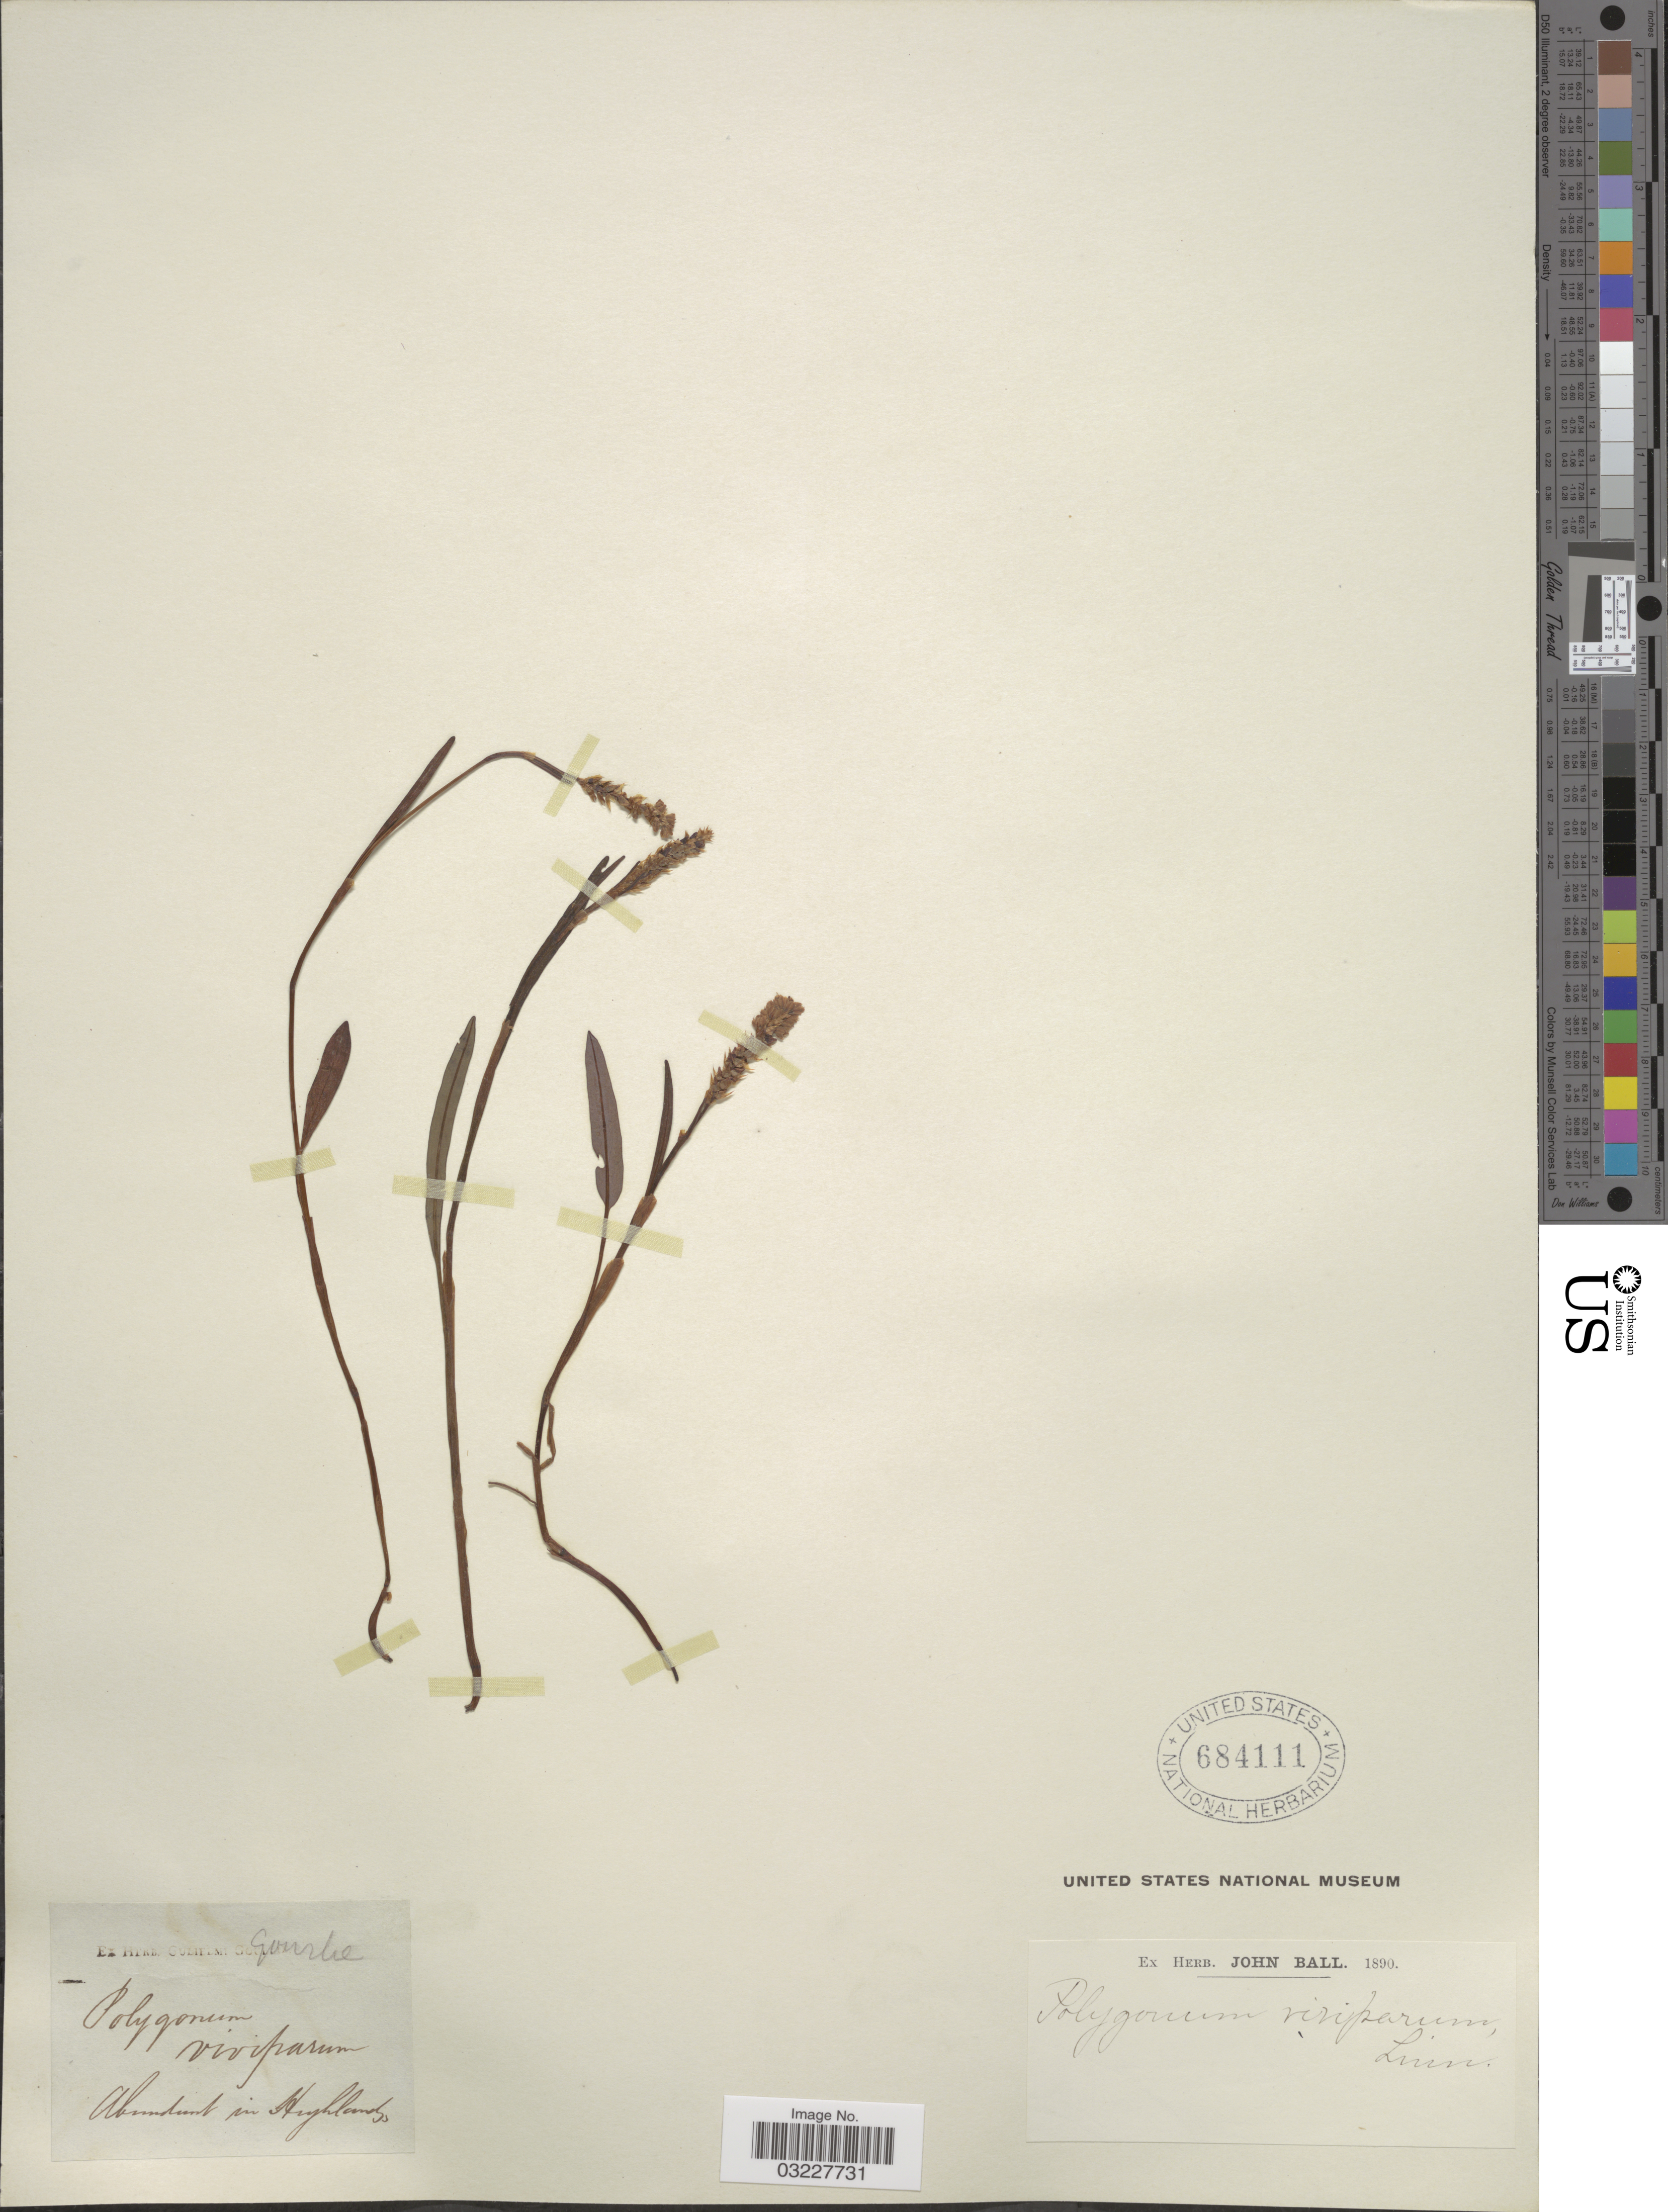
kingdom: Plantae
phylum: Tracheophyta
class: Magnoliopsida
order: Caryophyllales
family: Polygonaceae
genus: Bistorta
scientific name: Bistorta vivipara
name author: (L.) Delarbre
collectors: ex herb. Gulielmi Gourlie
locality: Highlands.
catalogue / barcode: US 684111